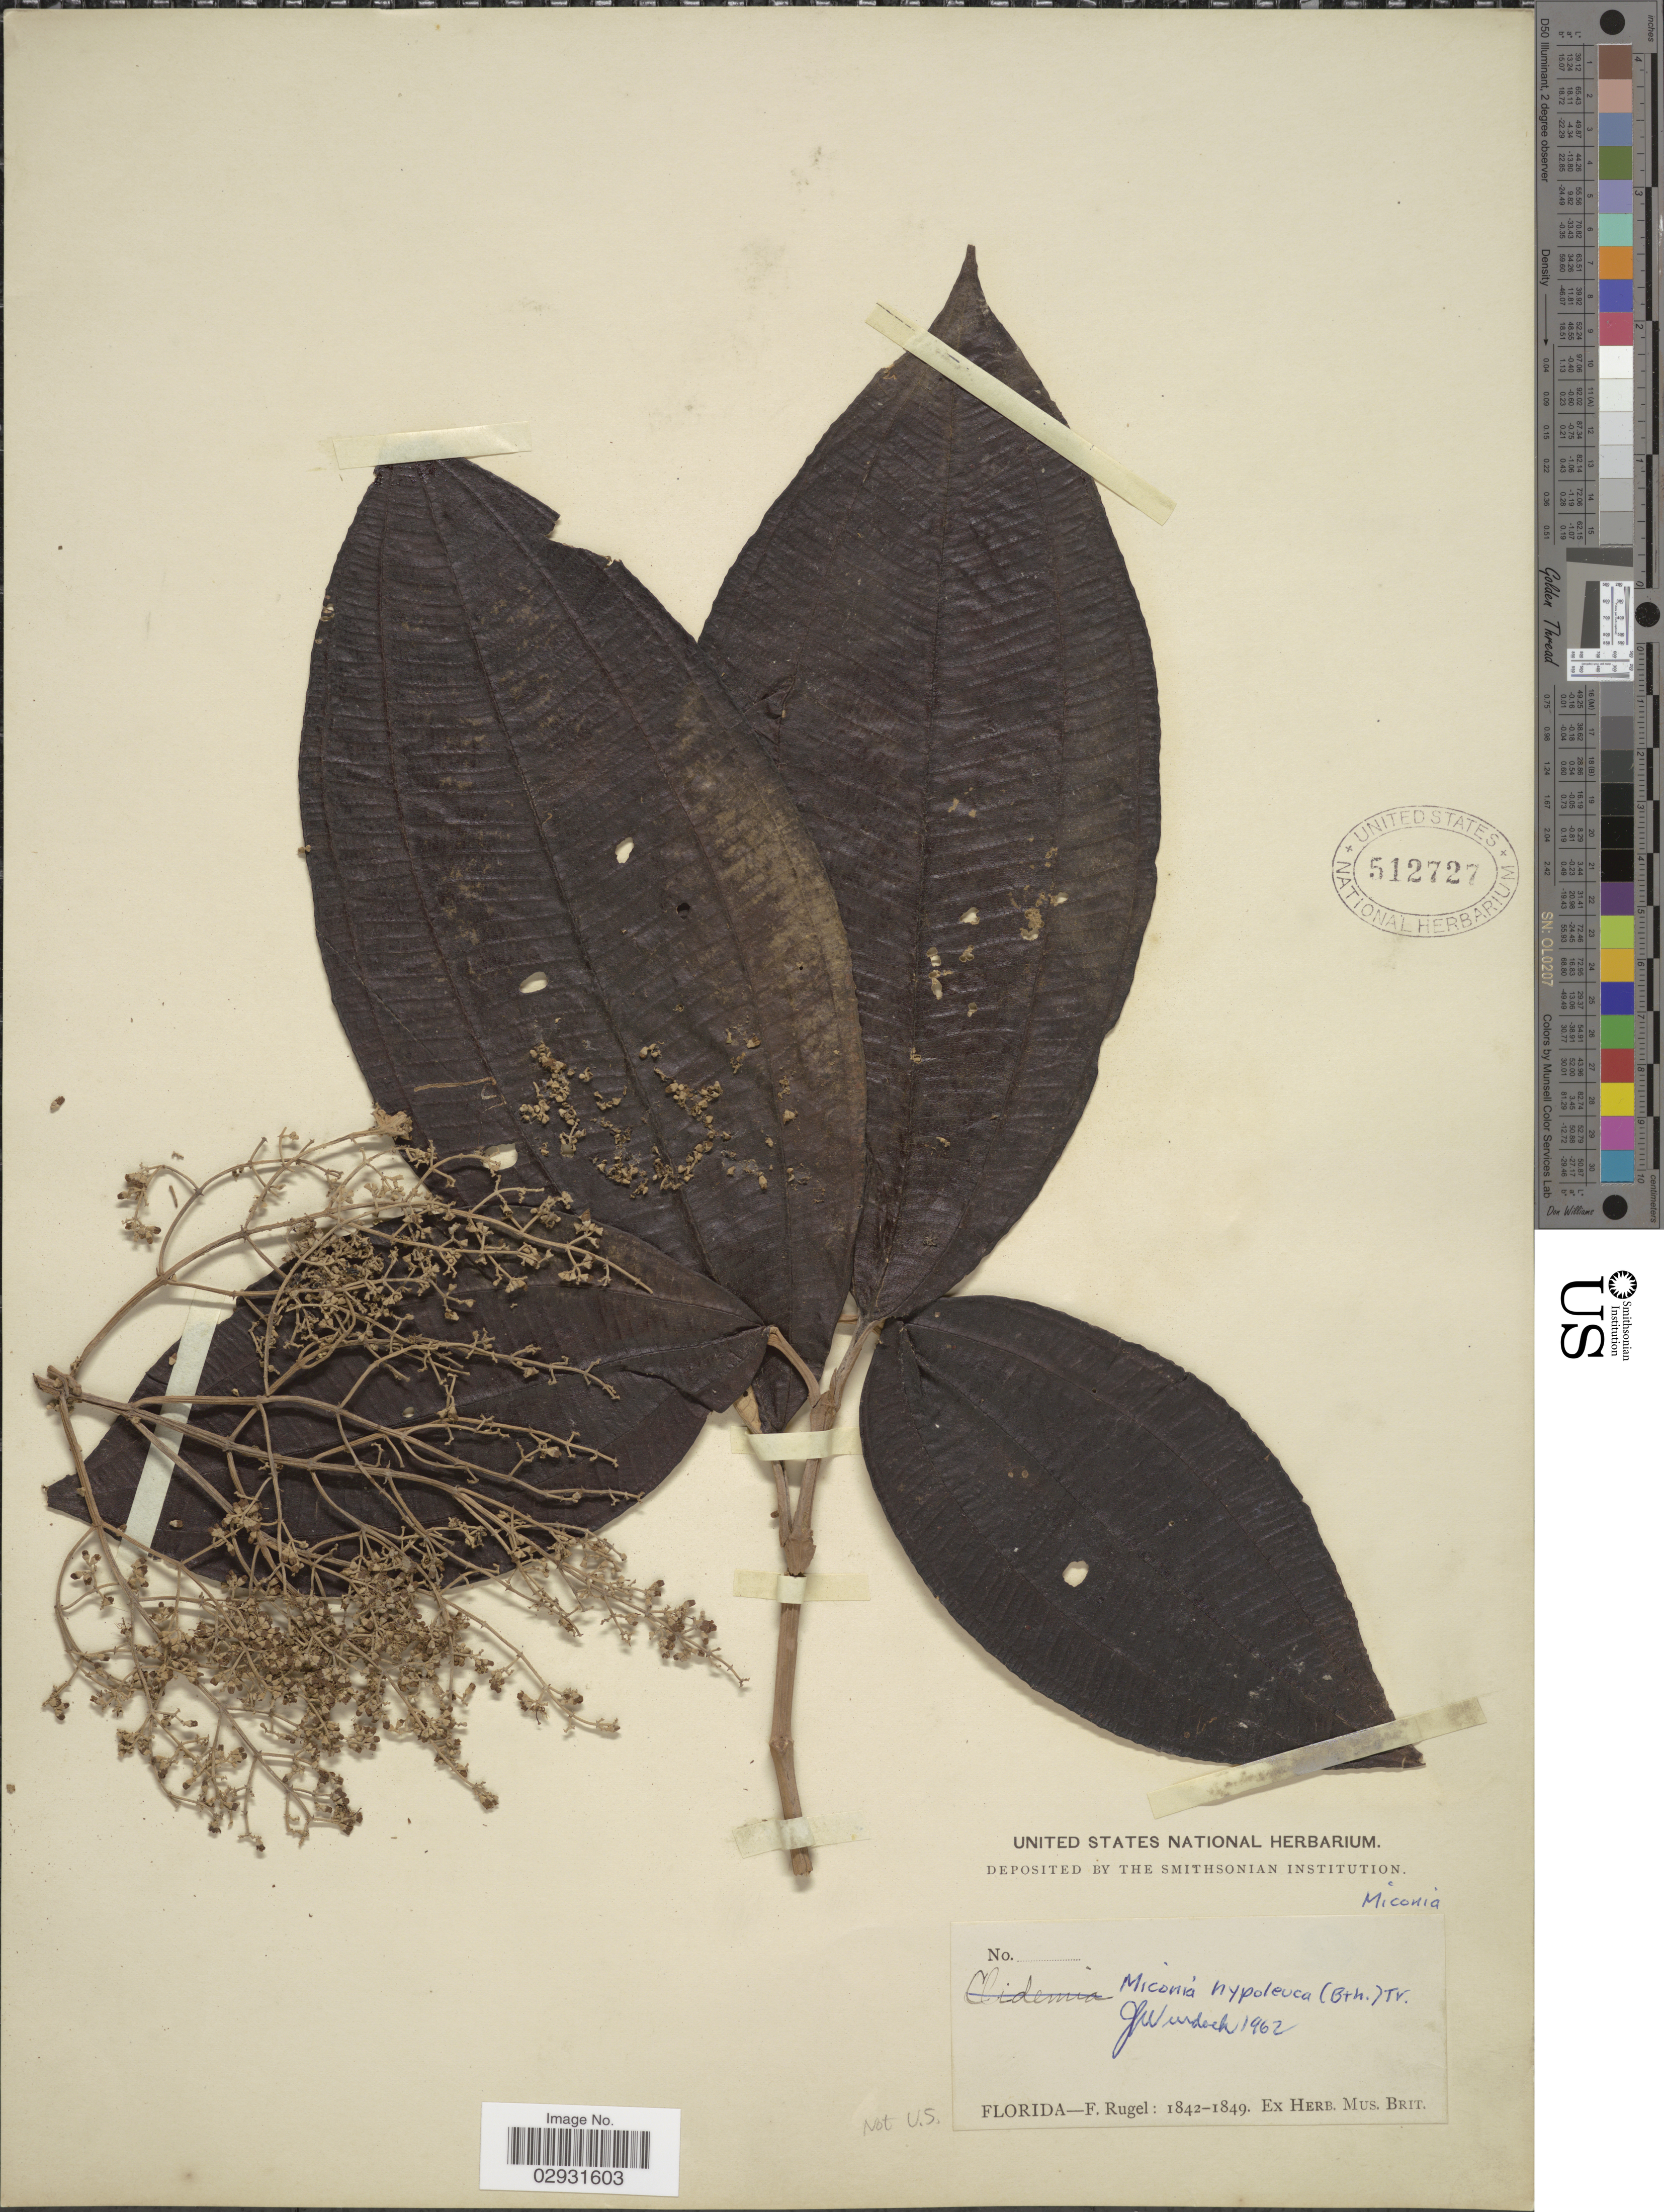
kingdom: Plantae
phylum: Tracheophyta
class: Magnoliopsida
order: Myrtales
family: Melastomataceae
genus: Miconia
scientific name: Miconia hypoleuca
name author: (Benth.) Triana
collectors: F. Rugel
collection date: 1842/1849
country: United States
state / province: Florida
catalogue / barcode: US 512727